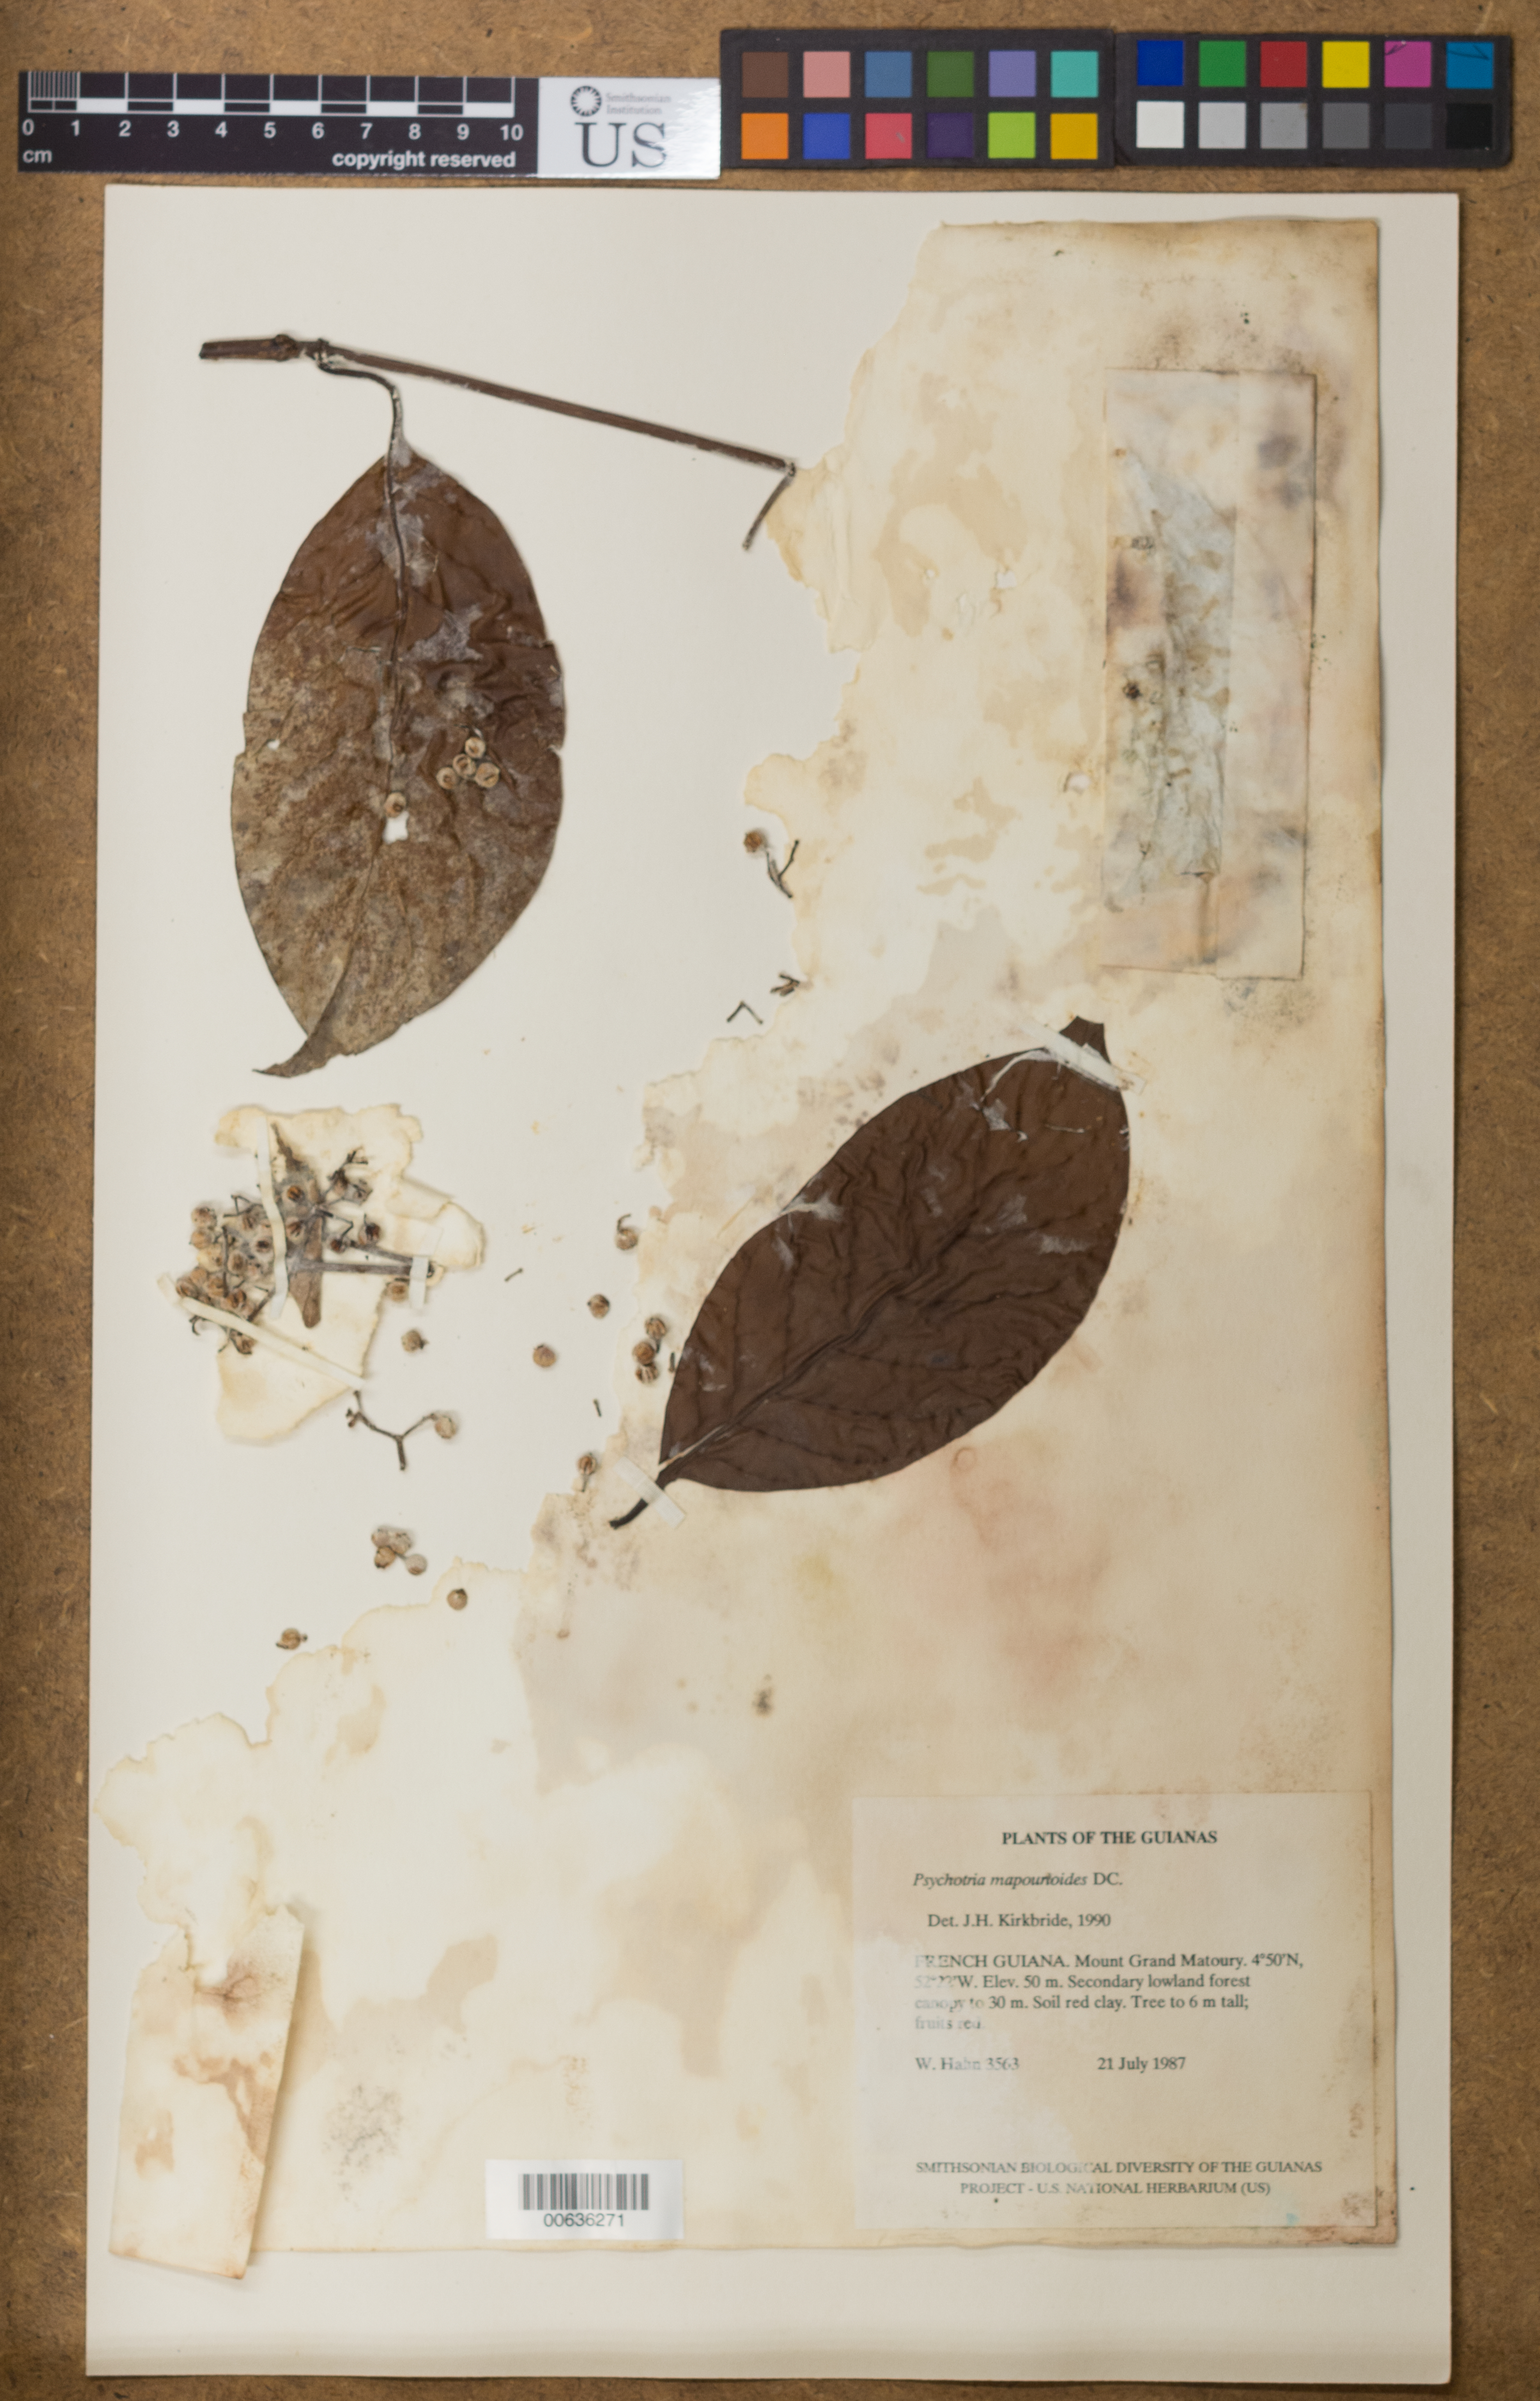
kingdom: Plantae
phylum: Tracheophyta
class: Magnoliopsida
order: Gentianales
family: Rubiaceae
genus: Psychotria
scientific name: Psychotria mapourioides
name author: DC.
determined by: Kirkbride, J. H.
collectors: W. Hahn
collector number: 3563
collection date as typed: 21 July 1987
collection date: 1987-07-21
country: French Guiana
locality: Mount Grand Matoury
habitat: Secondary lowland forest canopy to 30 m. Soil red clay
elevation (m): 50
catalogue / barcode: US 3205282